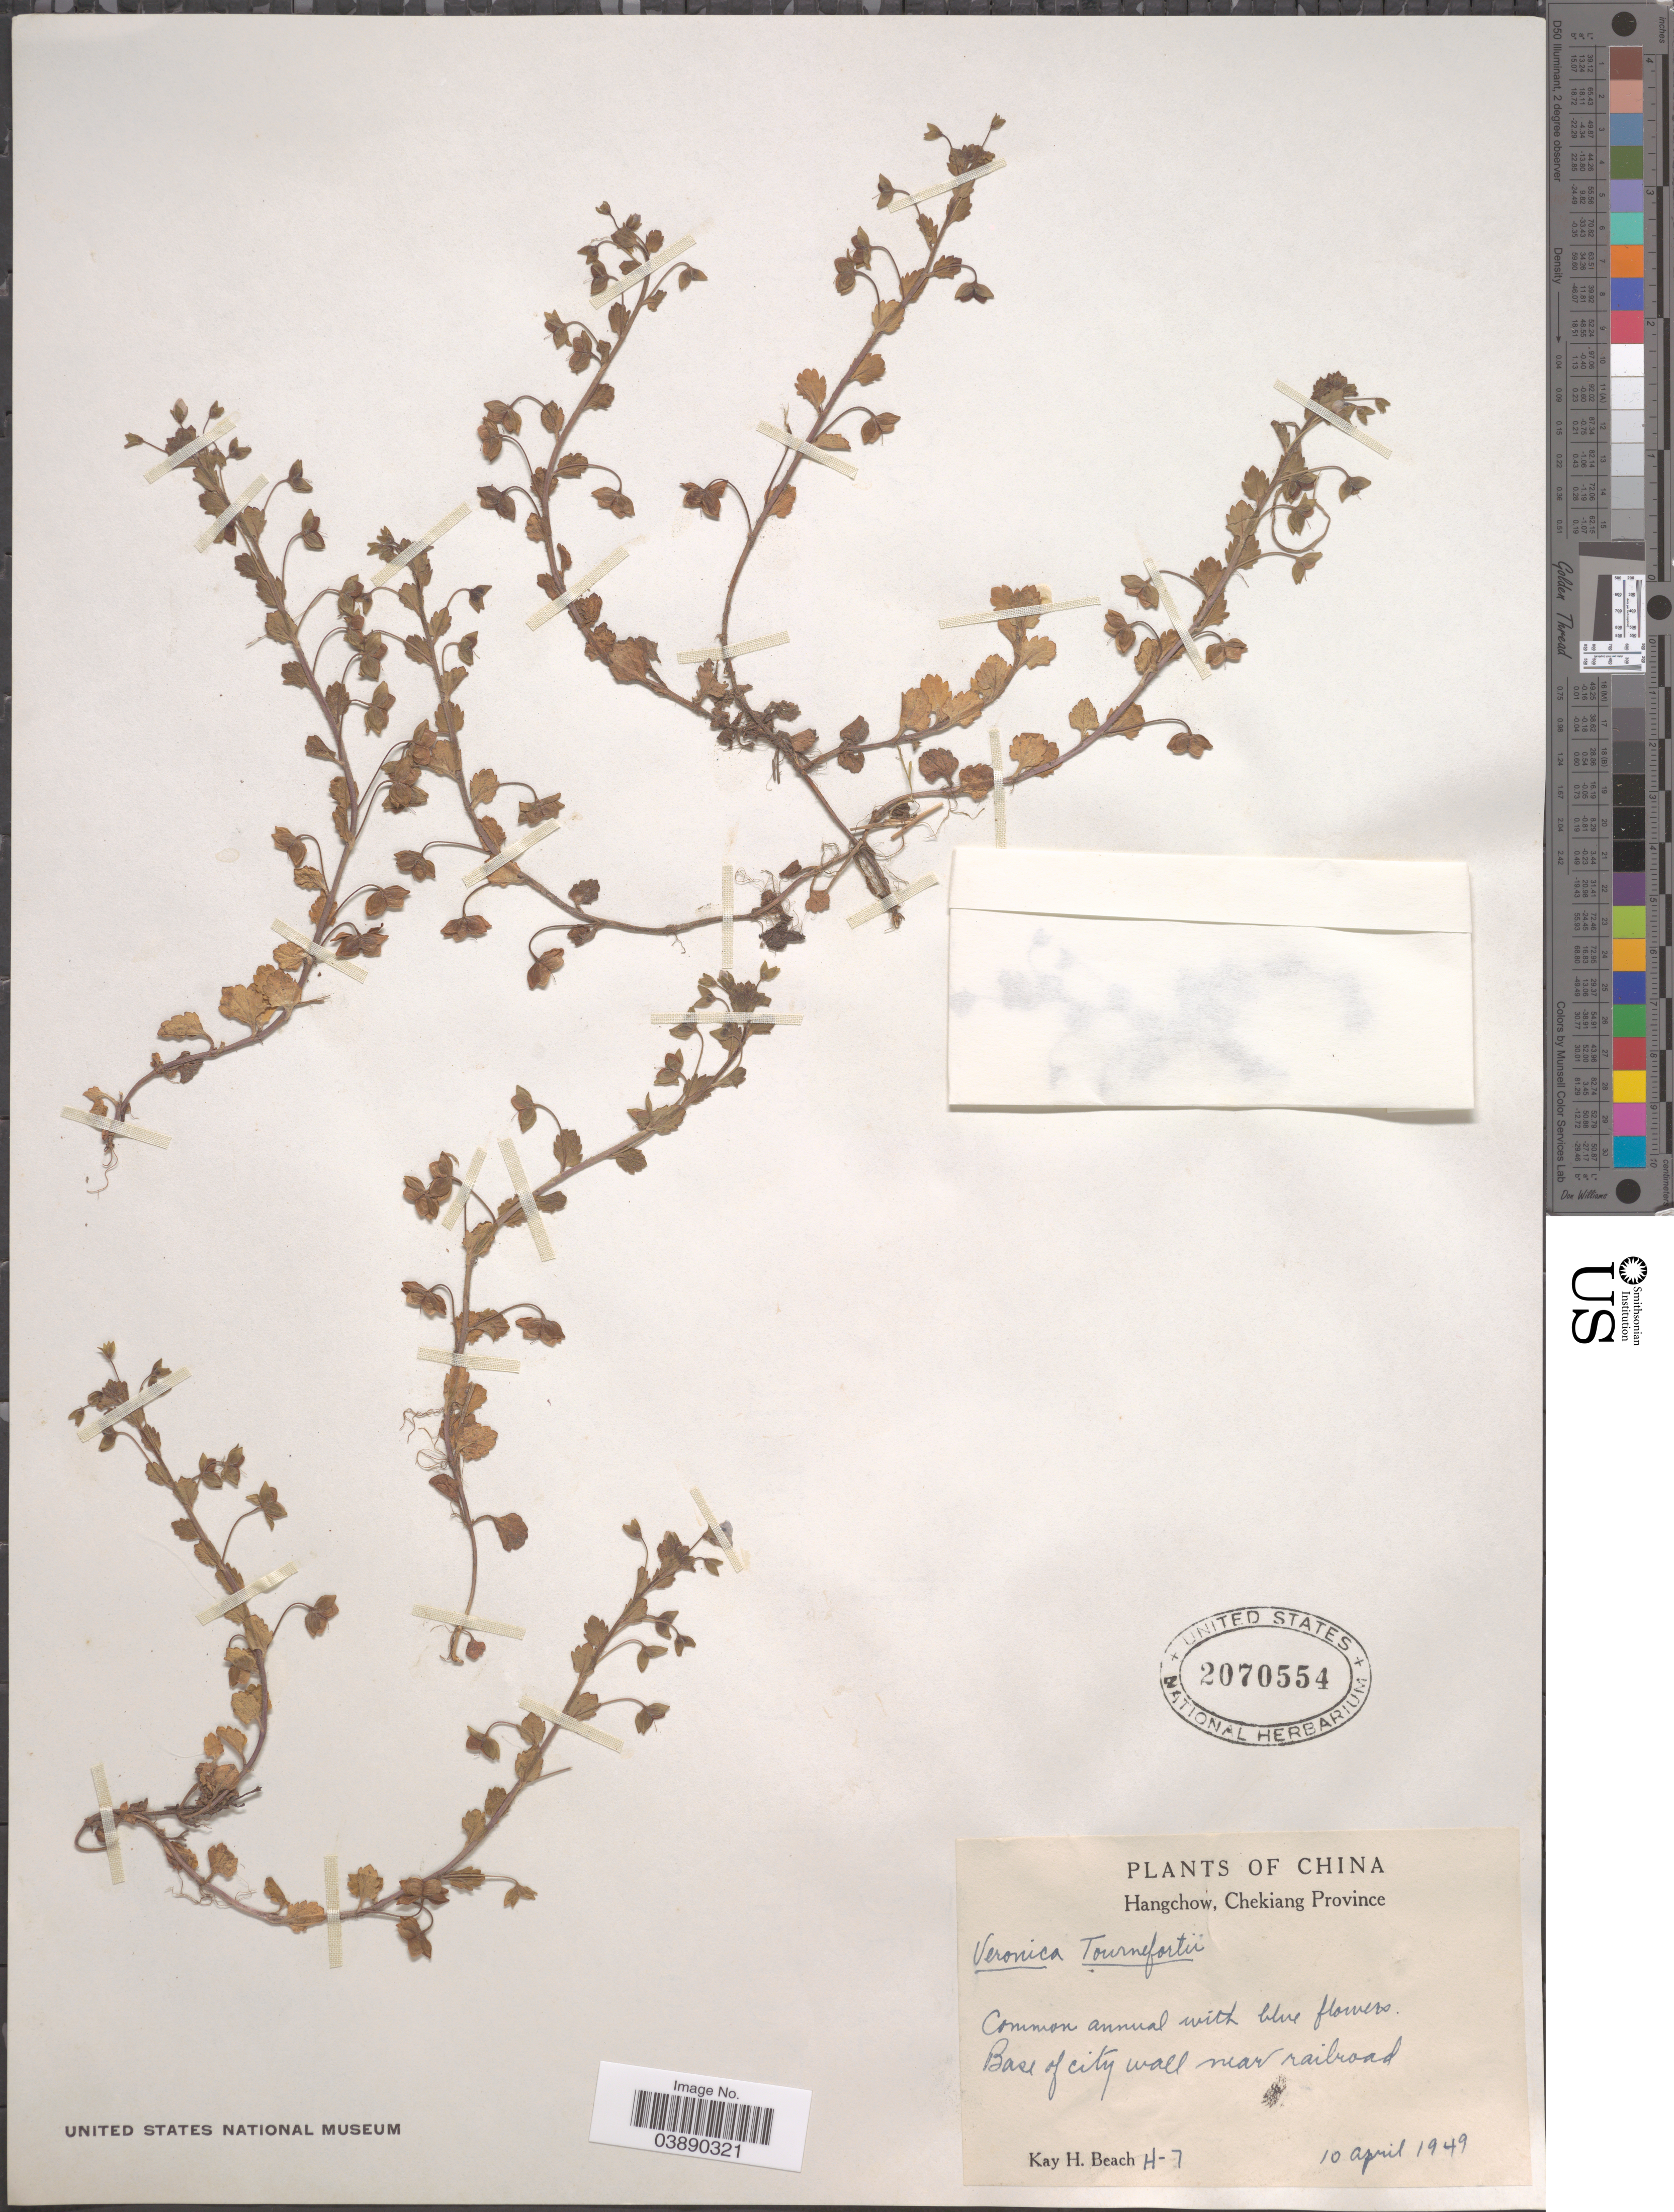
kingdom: Plantae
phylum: Tracheophyta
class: Magnoliopsida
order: Lamiales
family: Plantaginaceae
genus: Veronica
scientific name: Veronica persica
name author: Poir.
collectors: K. H. Beach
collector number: H-7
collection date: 1949-04-10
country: China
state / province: Zhejiang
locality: Hangchow, Chekiang Province. Base of city wall near railroad.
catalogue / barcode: US 2070554